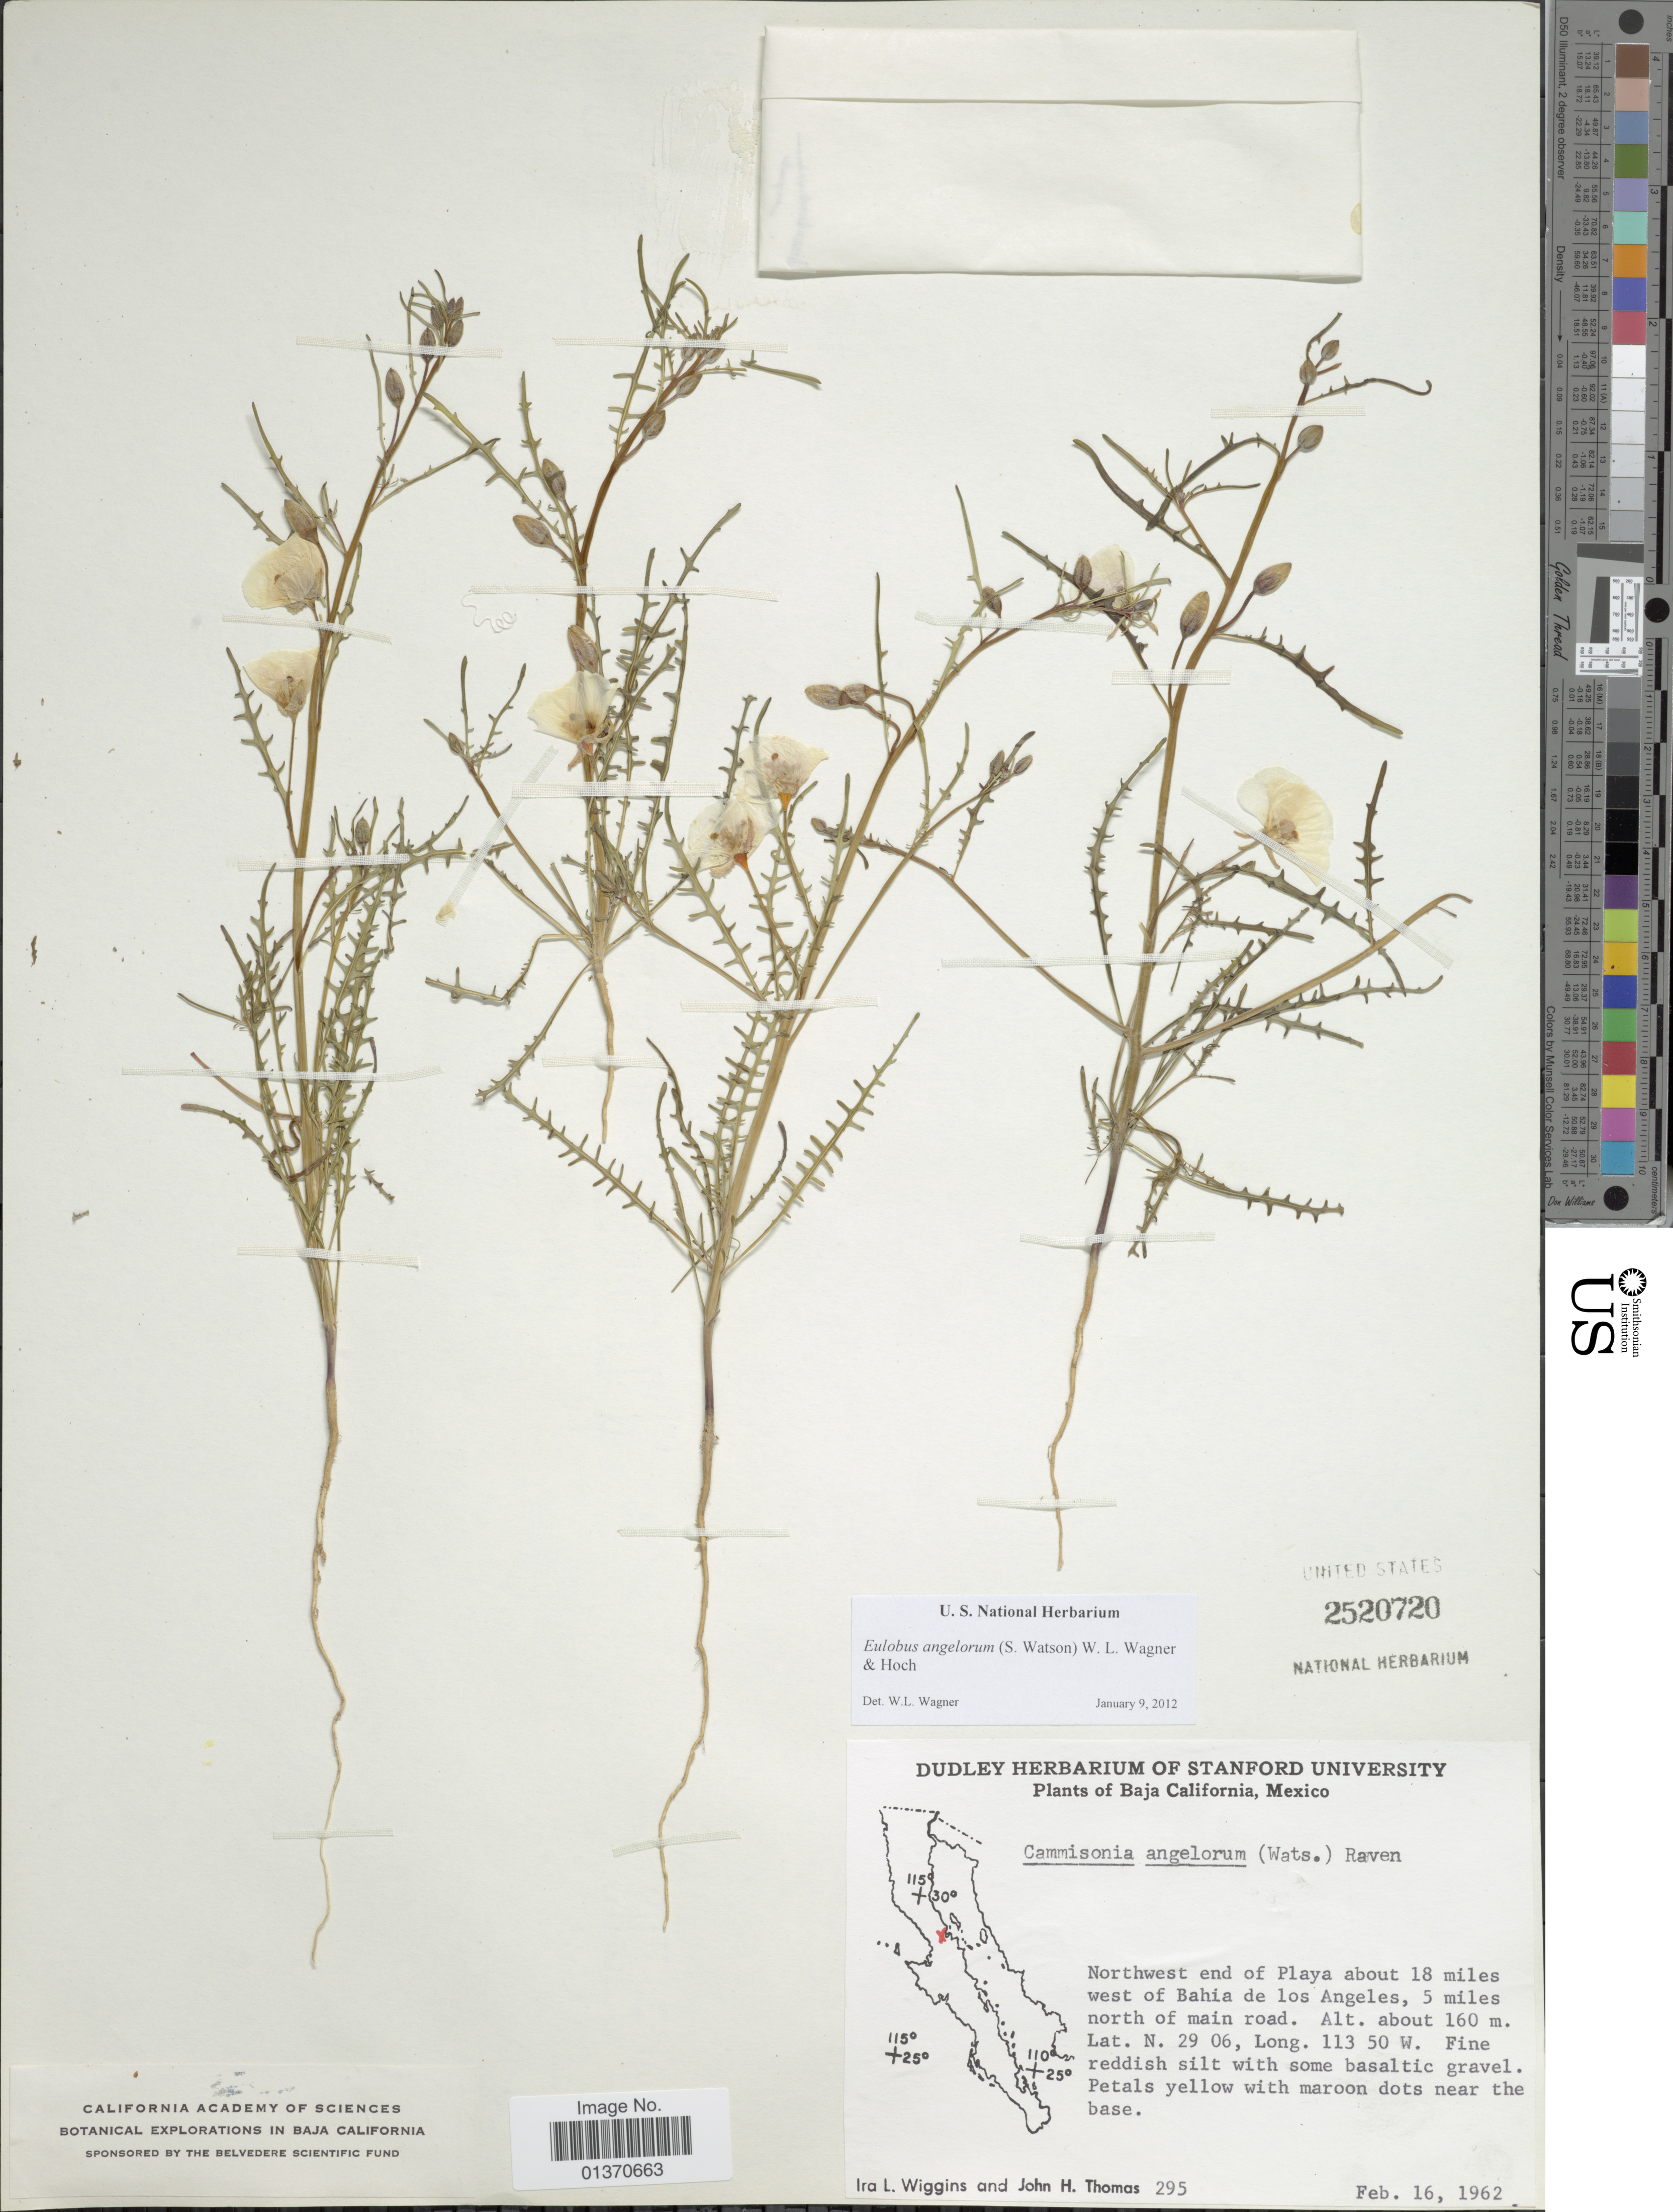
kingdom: Plantae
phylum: Tracheophyta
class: Magnoliopsida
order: Myrtales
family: Onagraceae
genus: Eulobus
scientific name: Eulobus angelorum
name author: (S. Watson) W.L. Wagner & Hoch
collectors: I. L. Wiggins & J. H. Thomas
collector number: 295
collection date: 1962-02-16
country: Mexico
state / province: Baja California Norte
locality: Northwest end of Playa about 18 miles west of Bahia de los Angeles, 5 miles north of main road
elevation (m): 160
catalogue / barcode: US 2520720